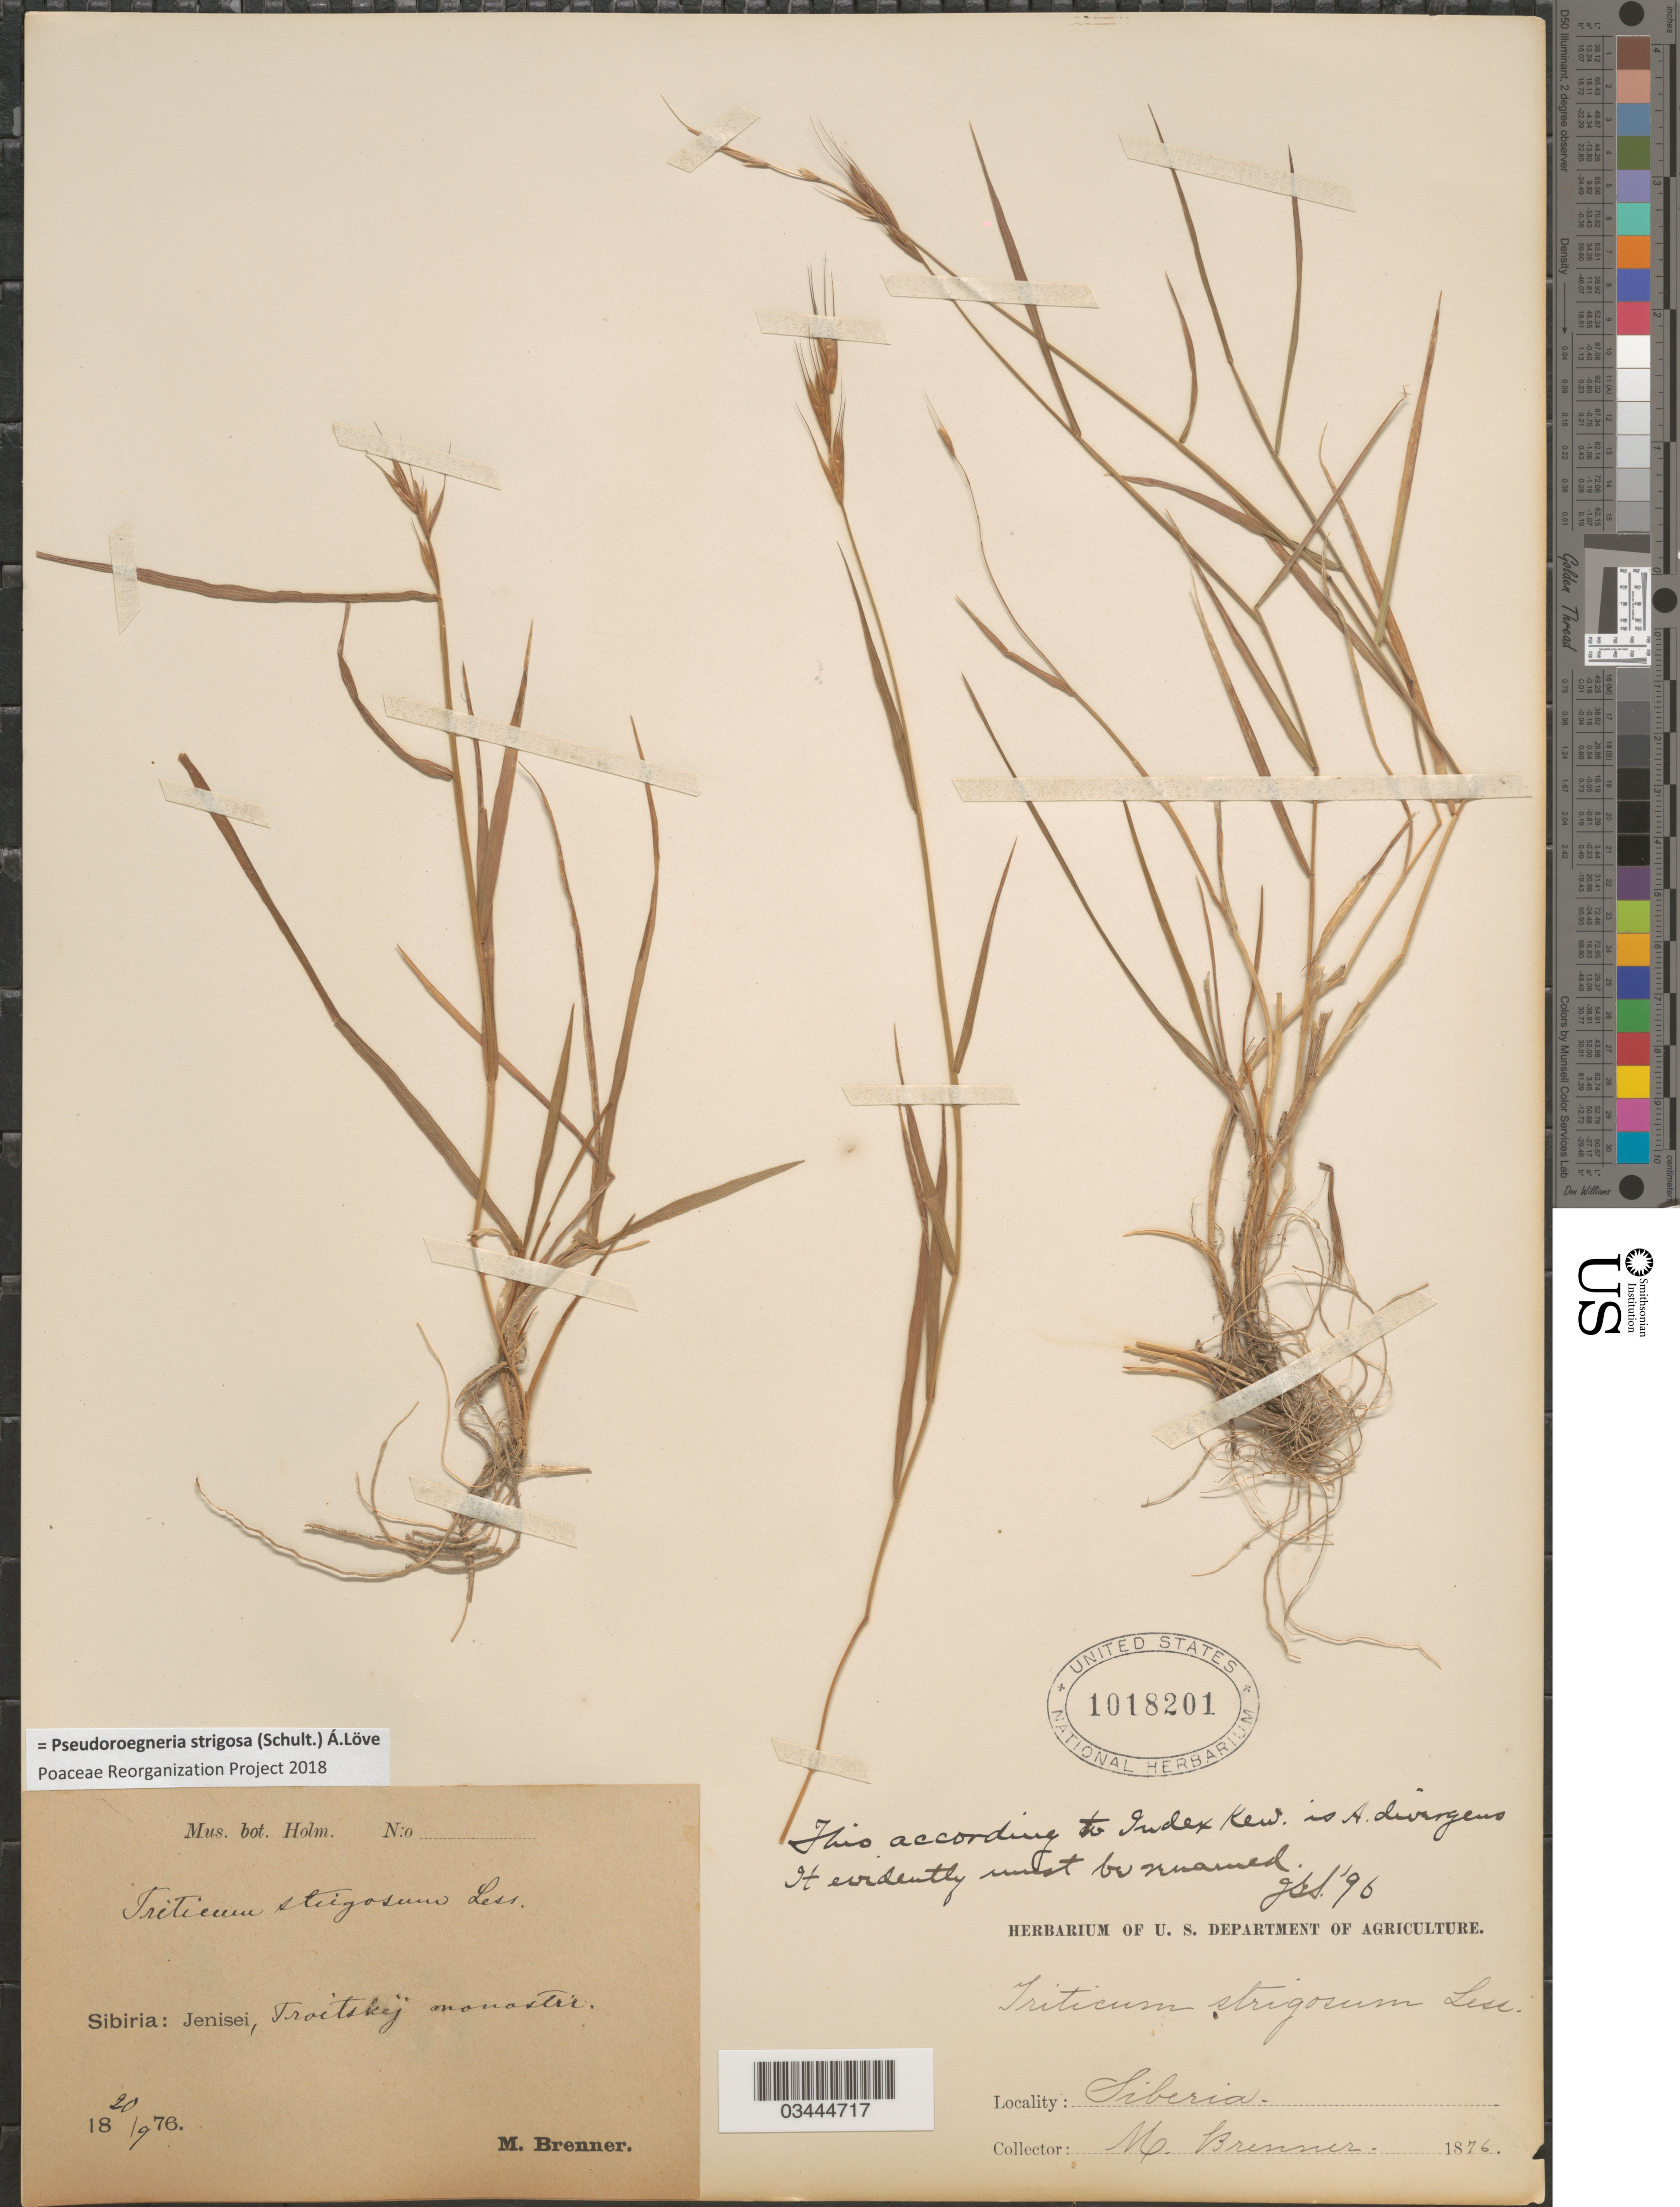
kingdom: Plantae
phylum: Tracheophyta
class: Liliopsida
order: Poales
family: Poaceae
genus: Pseudoroegneria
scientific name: Pseudoroegneria strigosa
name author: (M. Bieb.) Á. Löve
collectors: M. Brenner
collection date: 1876-09-20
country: Russian Federation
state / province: Moscow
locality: Sibiria: Jenisei, Troitskij monastre.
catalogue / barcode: US 1018201